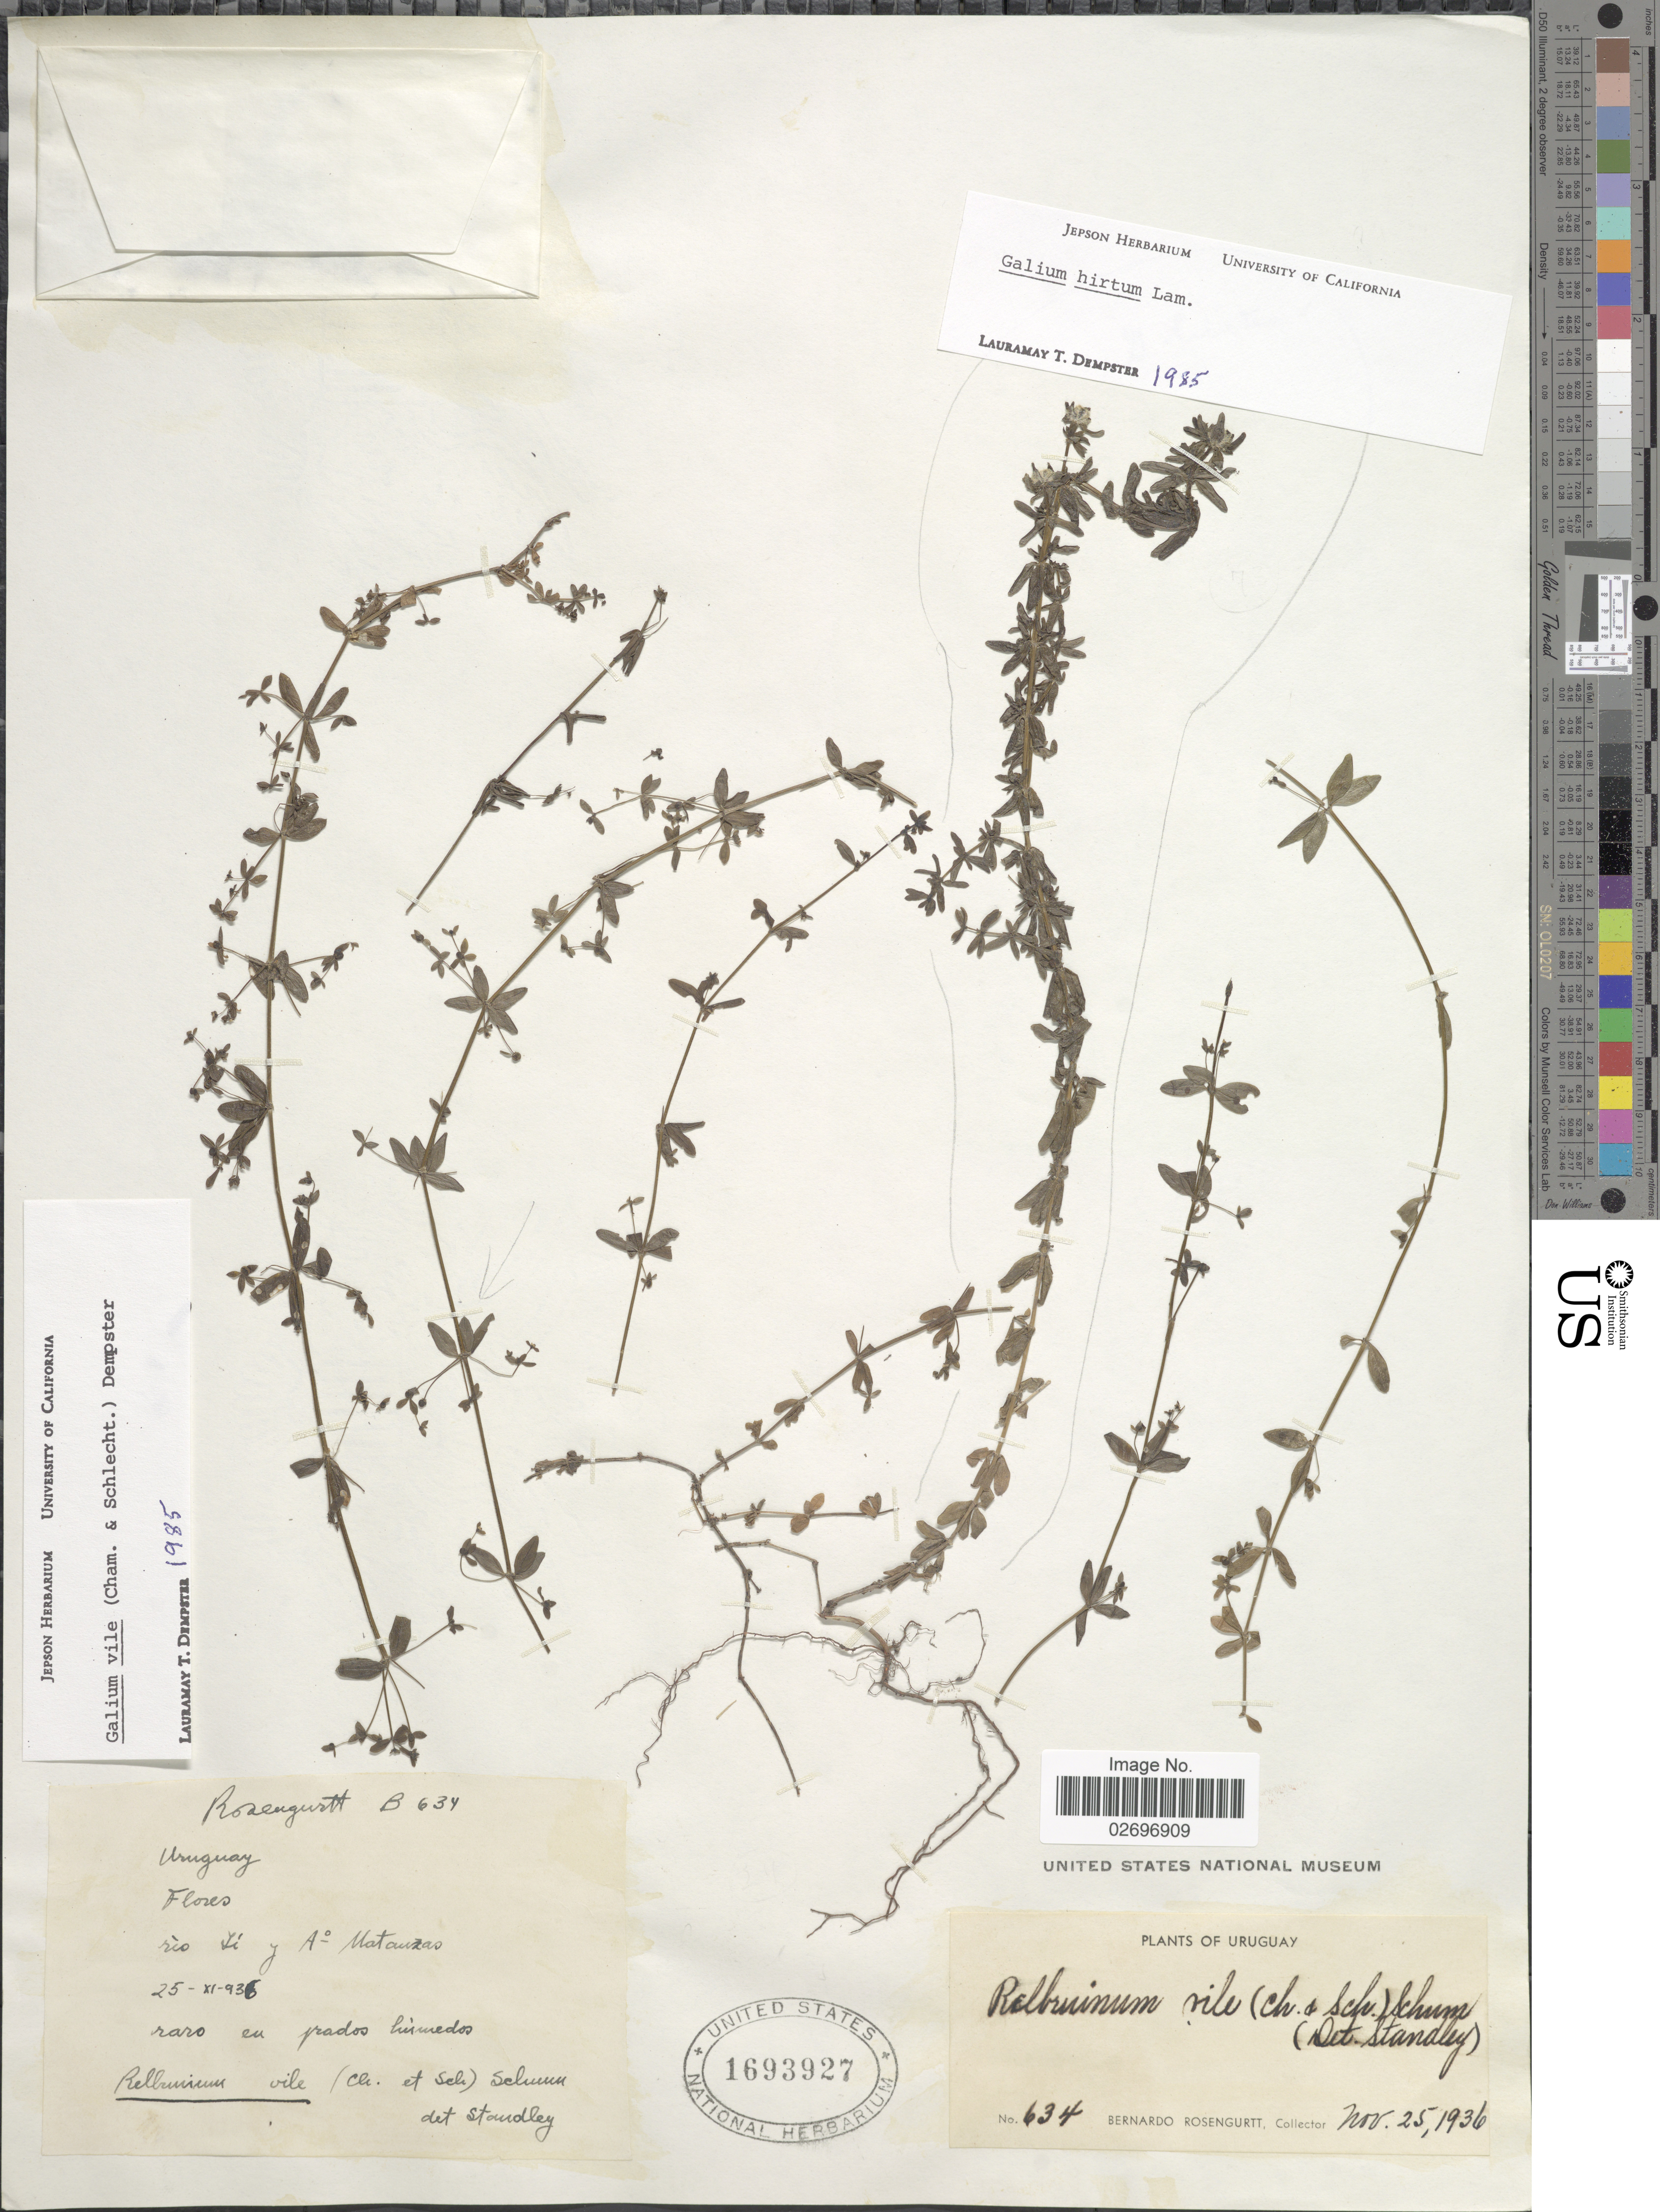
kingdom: Plantae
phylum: Tracheophyta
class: Magnoliopsida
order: Gentianales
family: Rubiaceae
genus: Galium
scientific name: Galium vile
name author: (Cham. & Schltdl.) Dempster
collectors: B. Rosengurtt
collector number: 634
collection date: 1936-11-25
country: Uruguay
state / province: Flores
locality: Rio Yi y Ao. Matanzas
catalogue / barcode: US 1693927